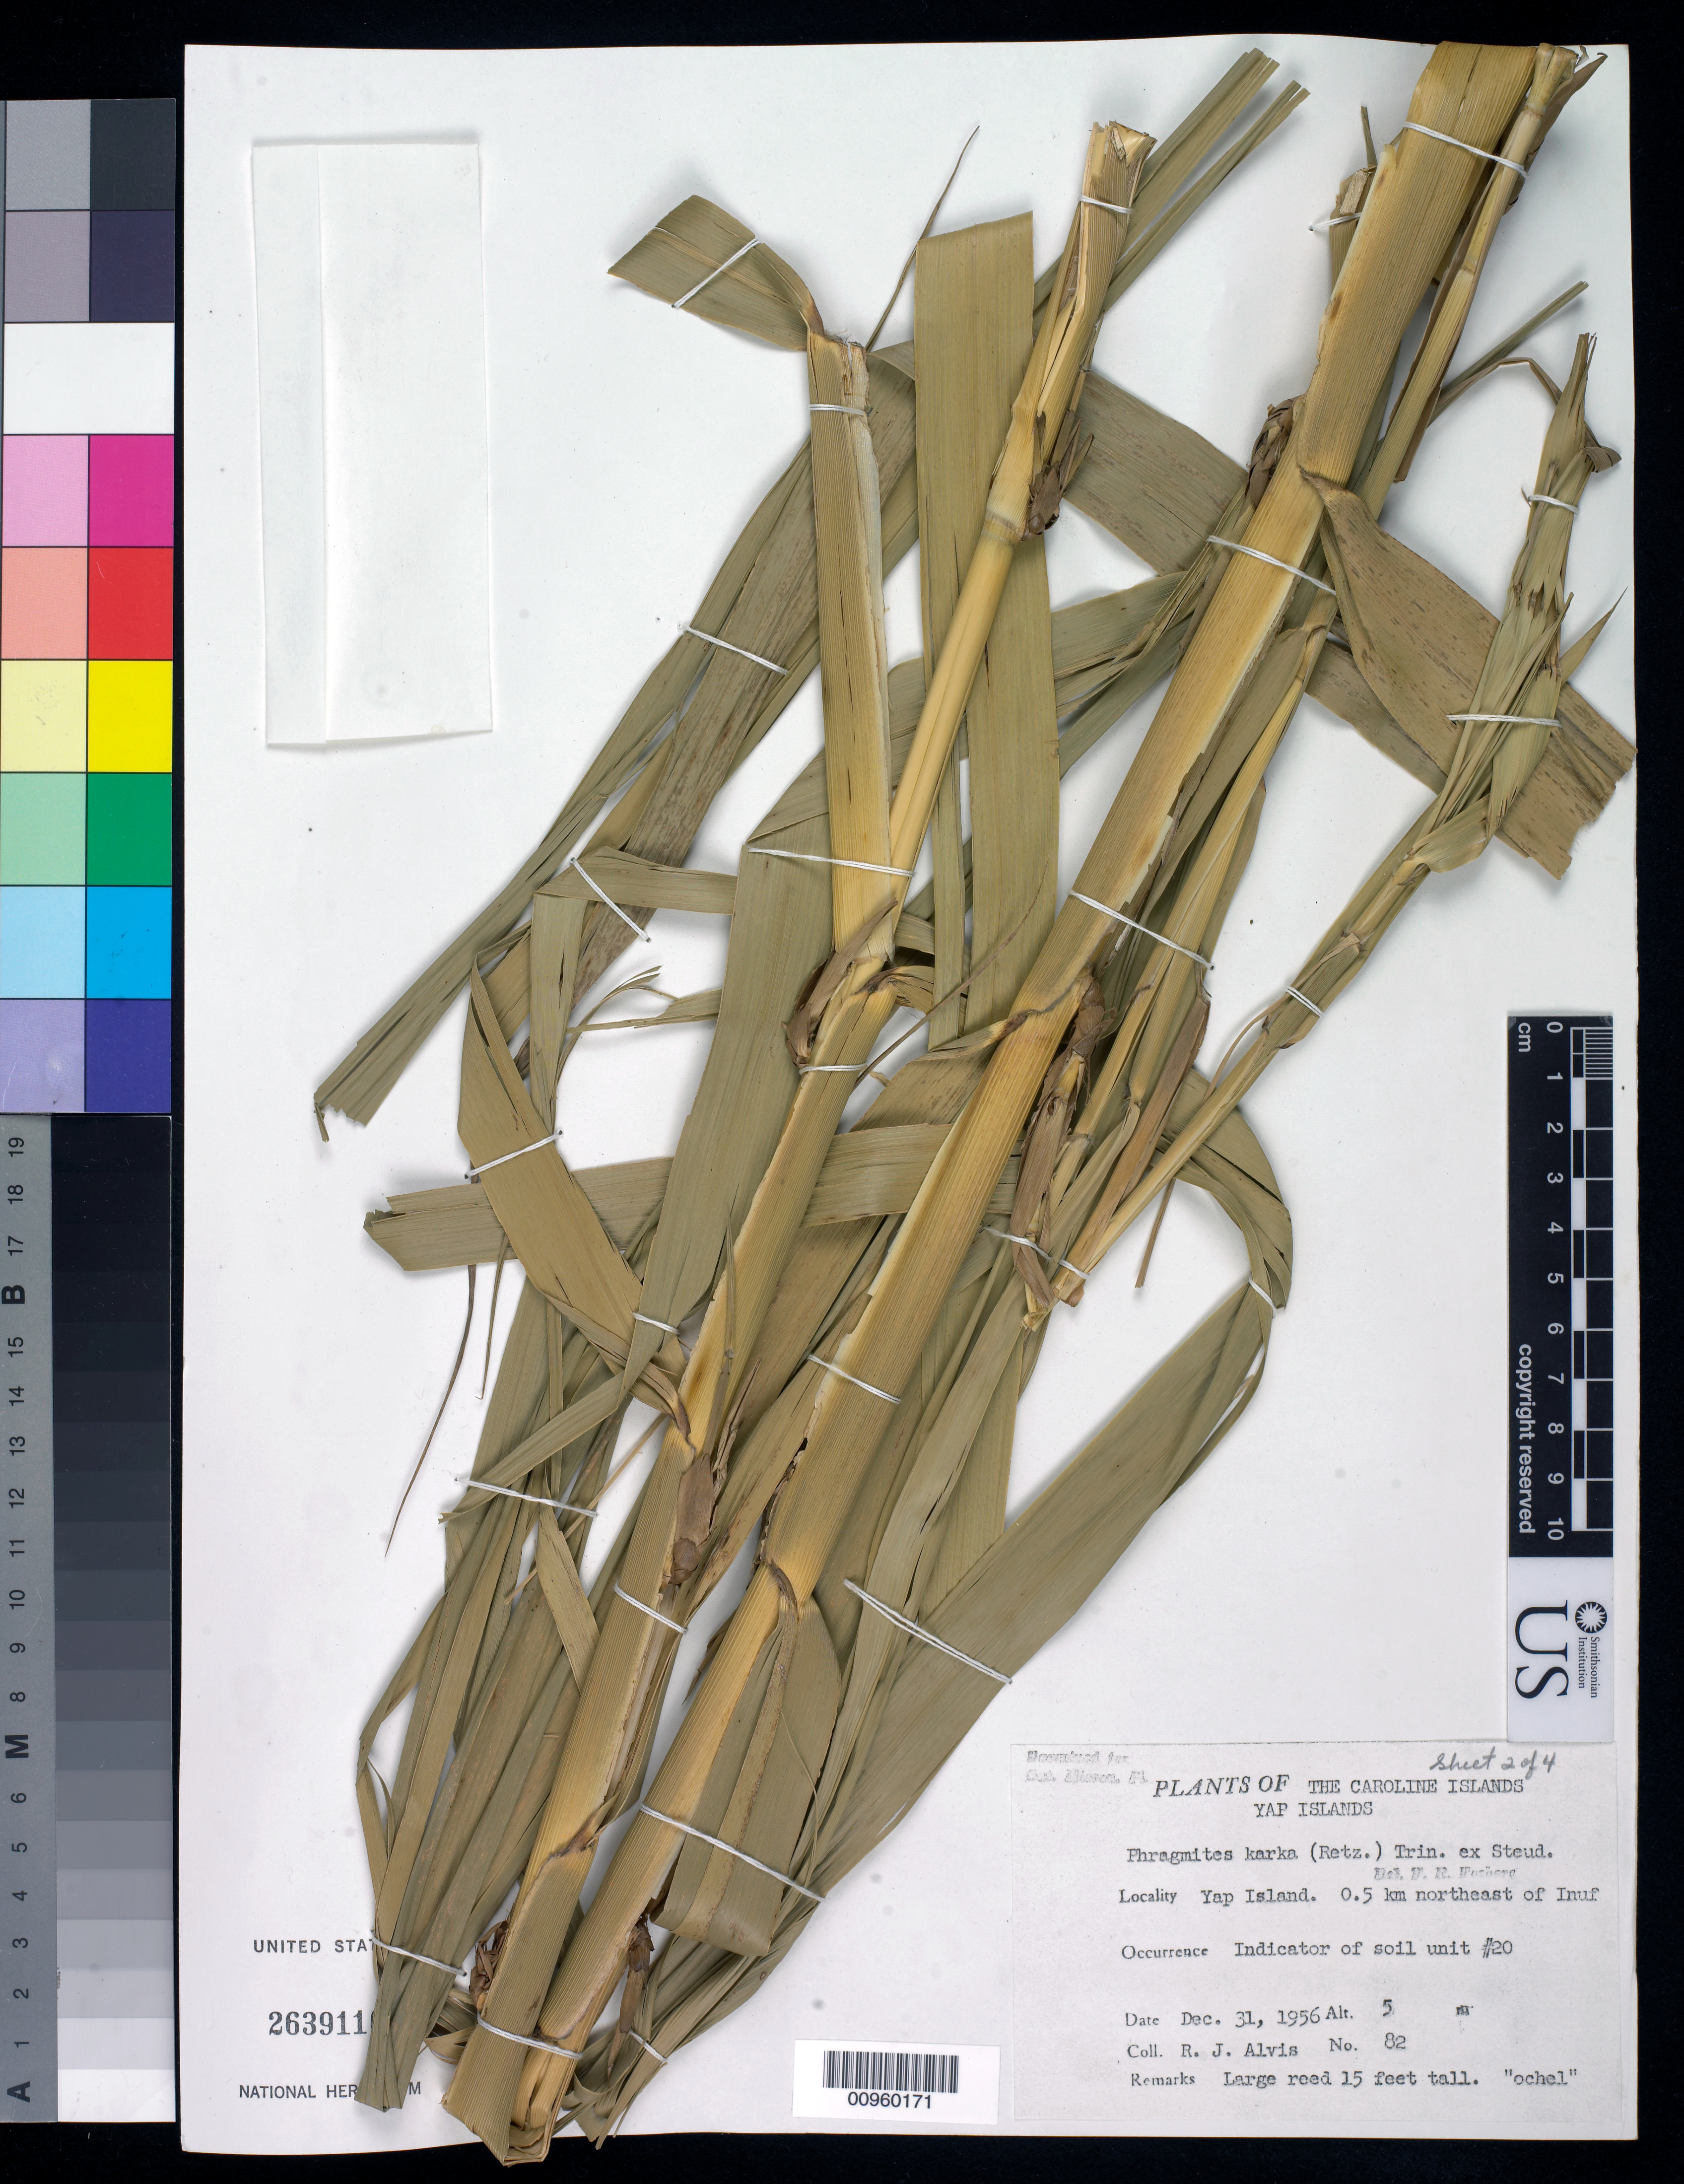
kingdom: Plantae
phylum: Tracheophyta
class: Liliopsida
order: Poales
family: Poaceae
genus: Phragmites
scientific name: Phragmites karka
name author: (Retz.) Trin. ex Steud.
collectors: R. Alvis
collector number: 82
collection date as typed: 31 Dec 1956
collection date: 1956-12-31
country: Micronesia, Federated States of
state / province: Yap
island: Yap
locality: .5 kilometers NE of Inuf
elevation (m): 5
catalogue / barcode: US 2639110